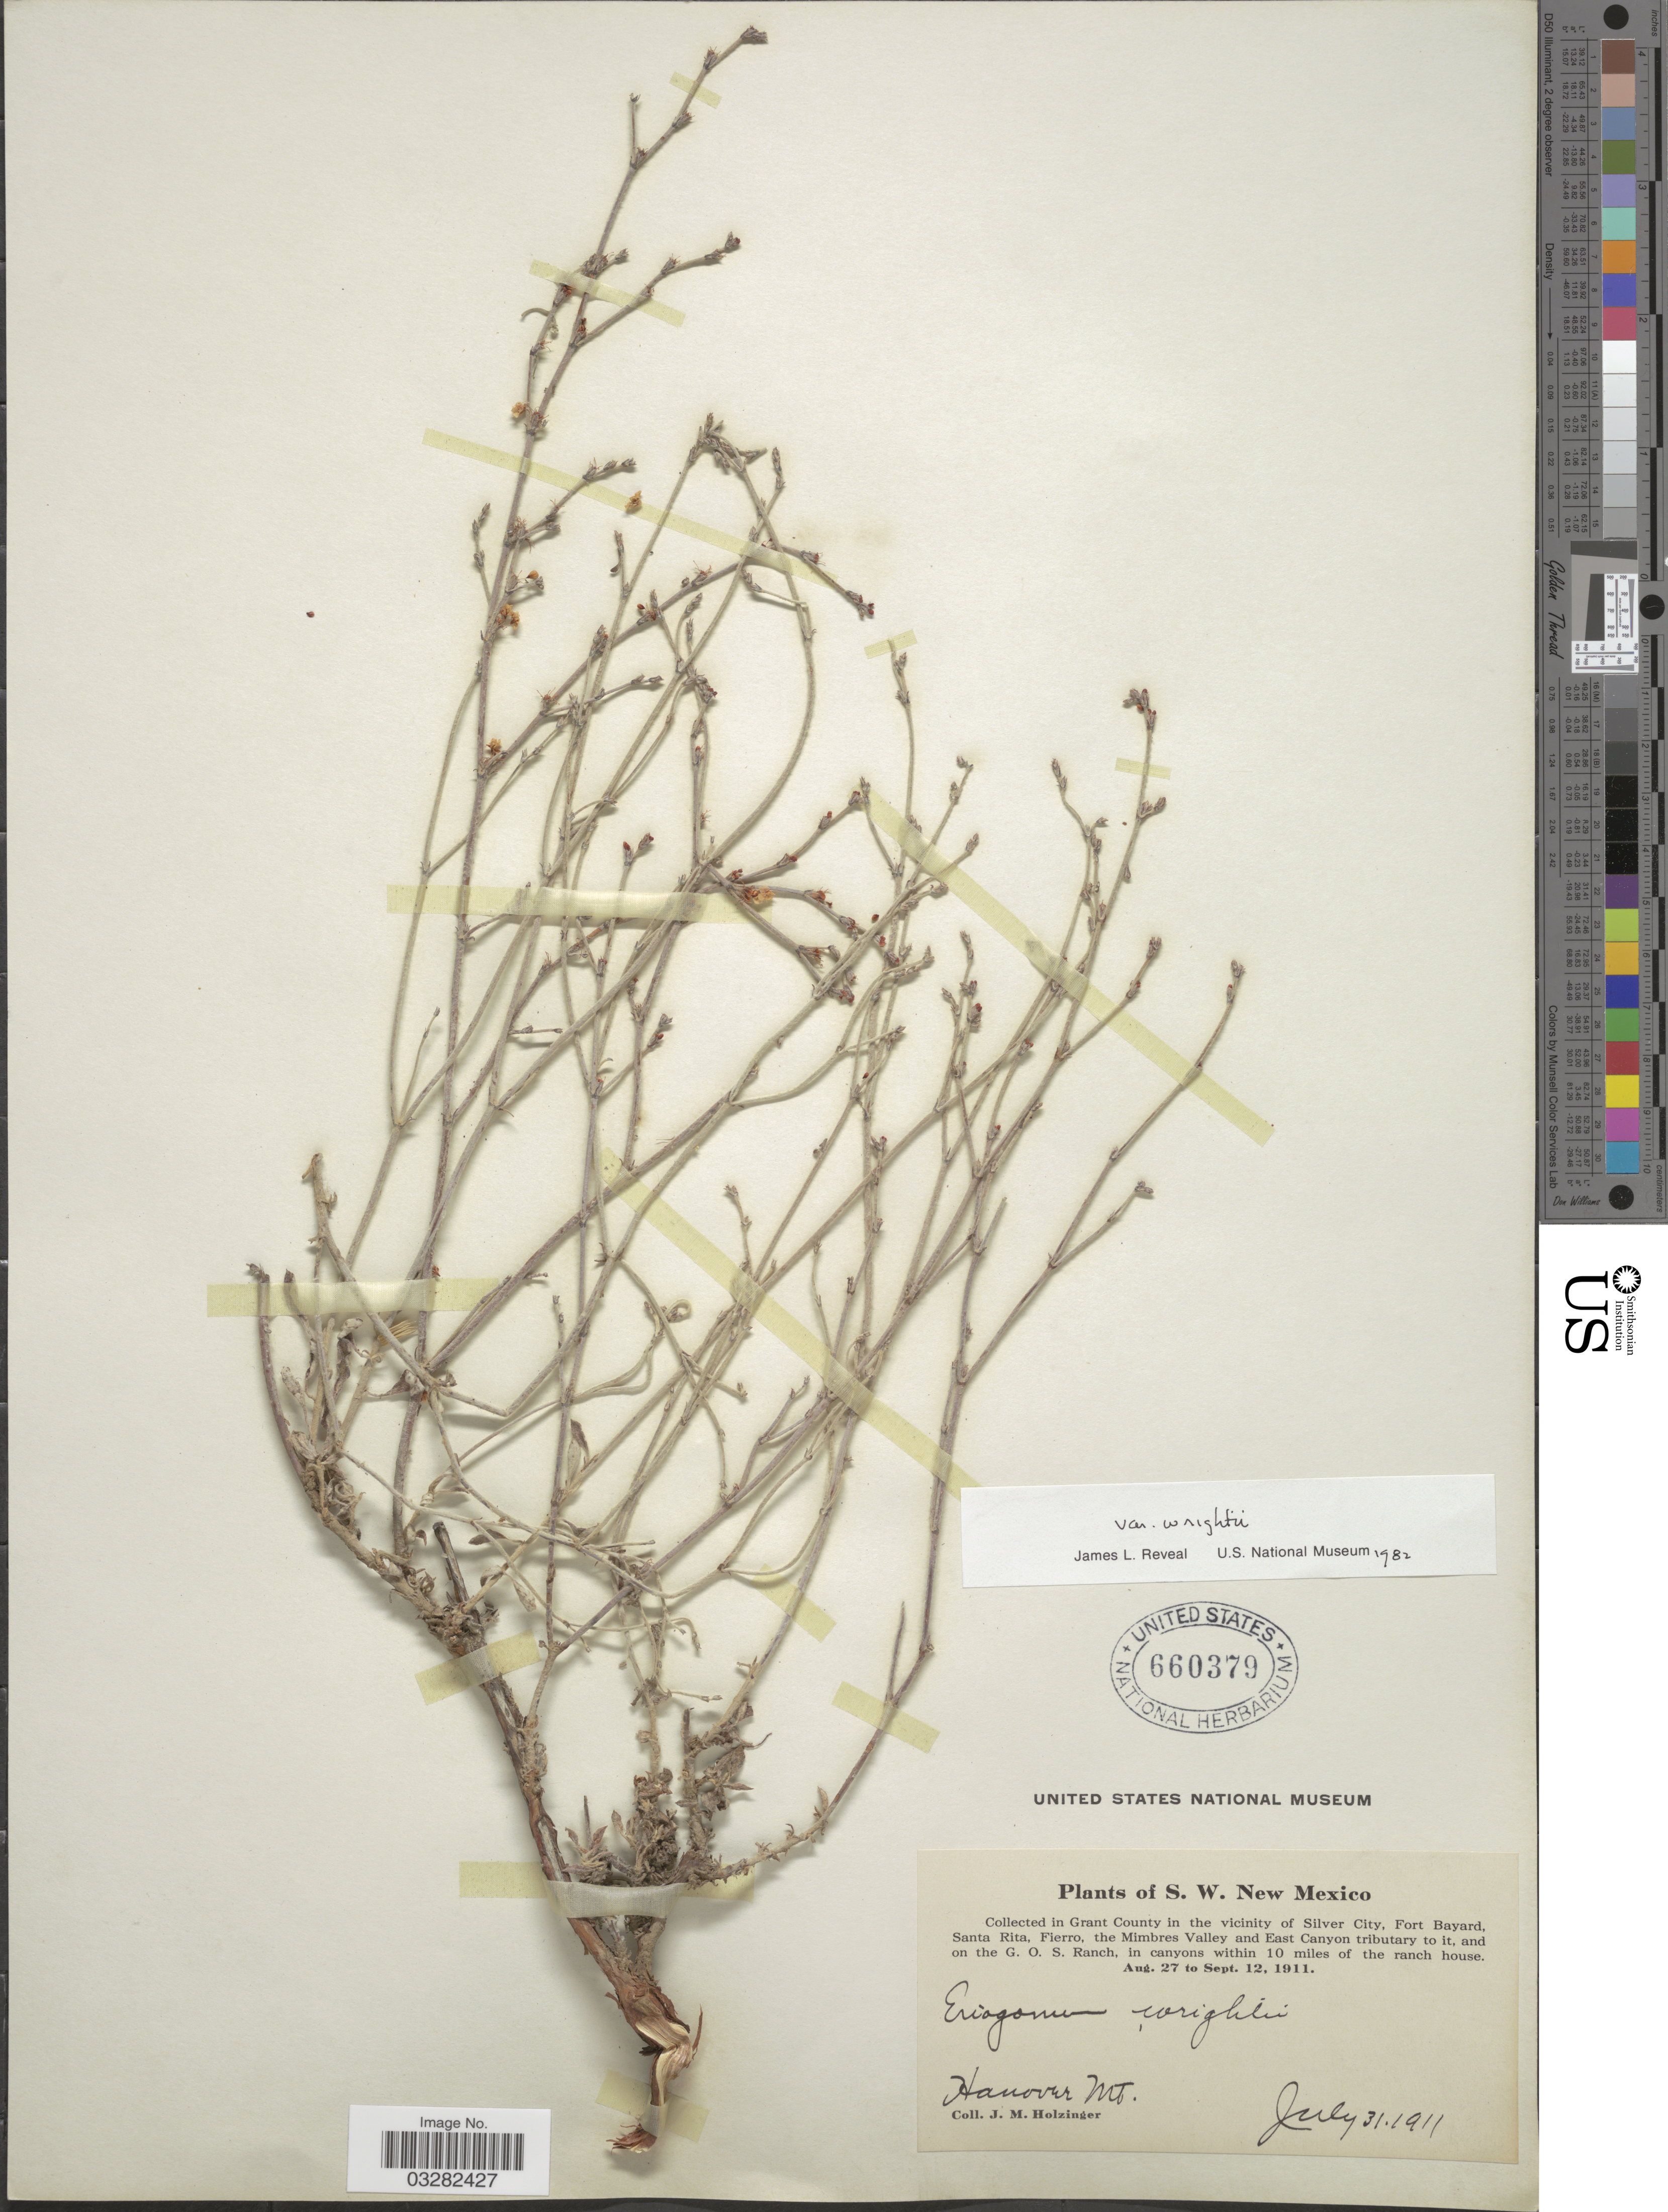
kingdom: Plantae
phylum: Tracheophyta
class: Magnoliopsida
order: Caryophyllales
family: Polygonaceae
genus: Eriogonum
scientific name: Eriogonum wrightii var. wrightii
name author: Torr. ex Benth.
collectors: J. M. Holzinger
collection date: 1911-07-31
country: United States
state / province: New Mexico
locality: S.W. New Mexico. In Grant County in the vicinity of Silver City, Fort Bayard, Santa Rita, Fierro, the Mimbres Valley and East Canyon tributary to it, and on the G.O.S. Ranch, in canyons within 10 miles of the ranch house. Hanover Mt.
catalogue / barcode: US 660379